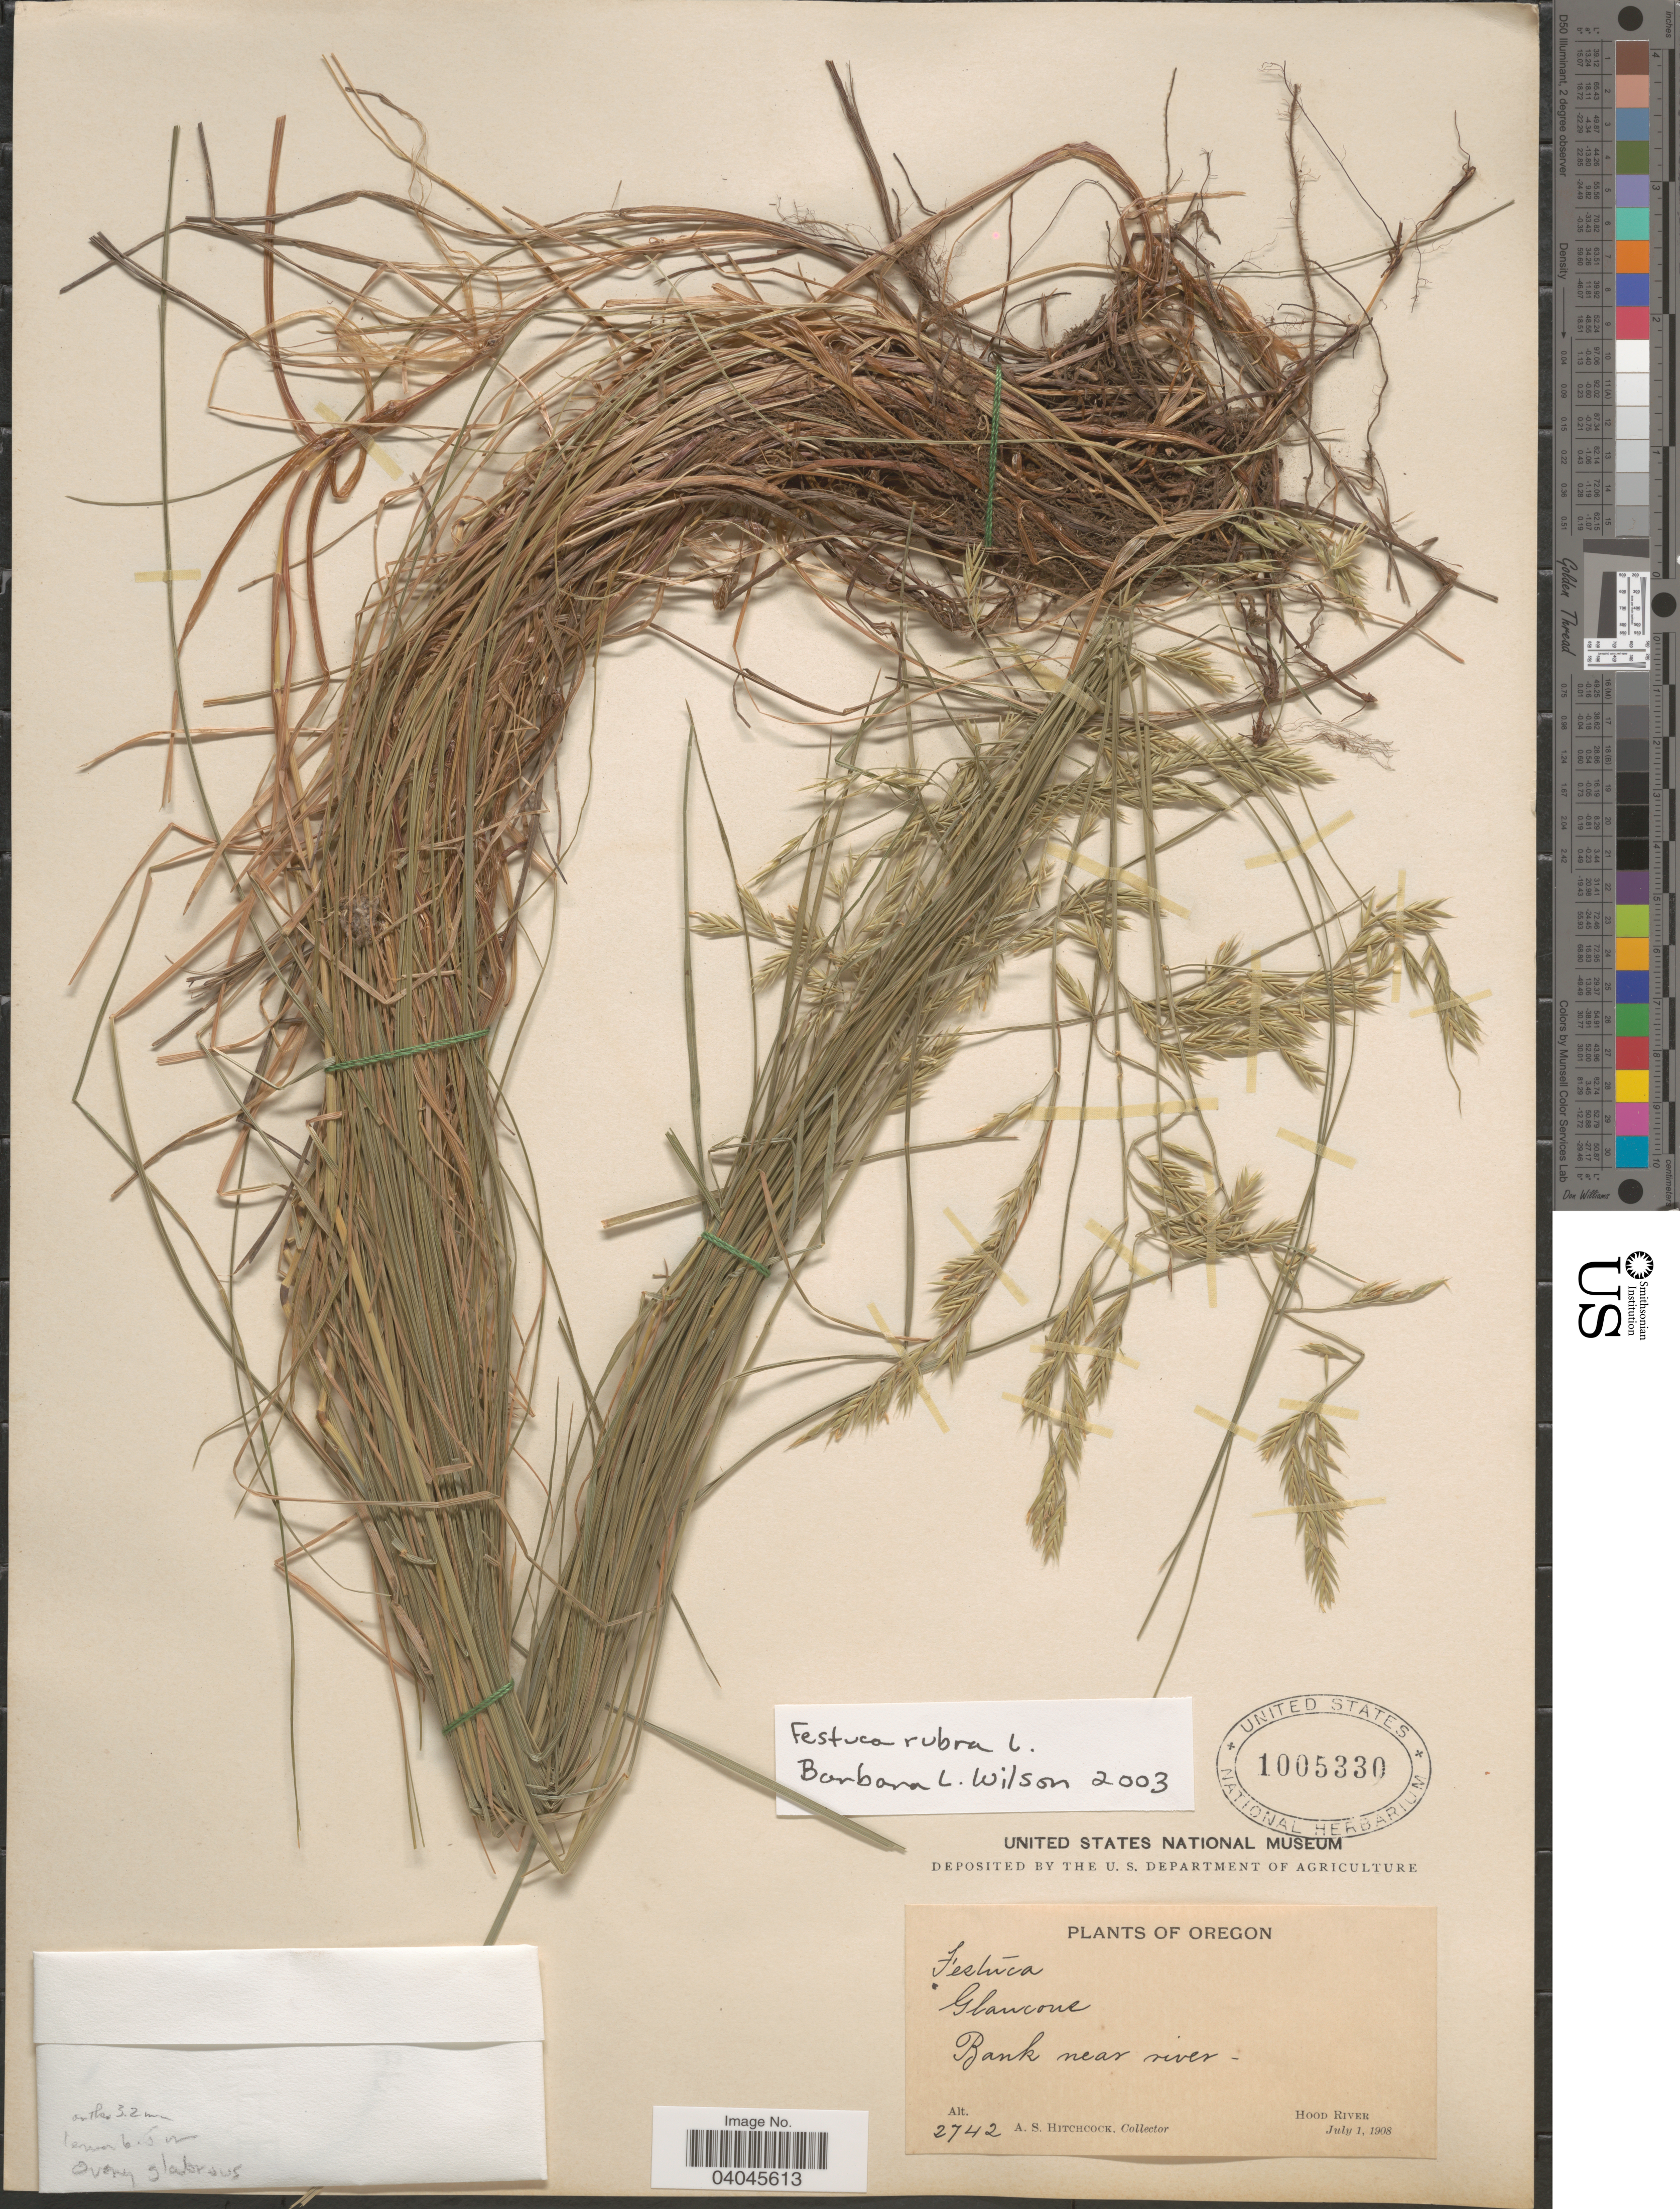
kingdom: Plantae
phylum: Tracheophyta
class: Liliopsida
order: Poales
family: Poaceae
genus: Festuca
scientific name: Festuca rubra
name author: L.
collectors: A. S. Hitchcock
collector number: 2742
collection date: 1908-07-01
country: United States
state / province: Oregon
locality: Glaucone. Bank near river. Hood River.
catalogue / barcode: US 1005330